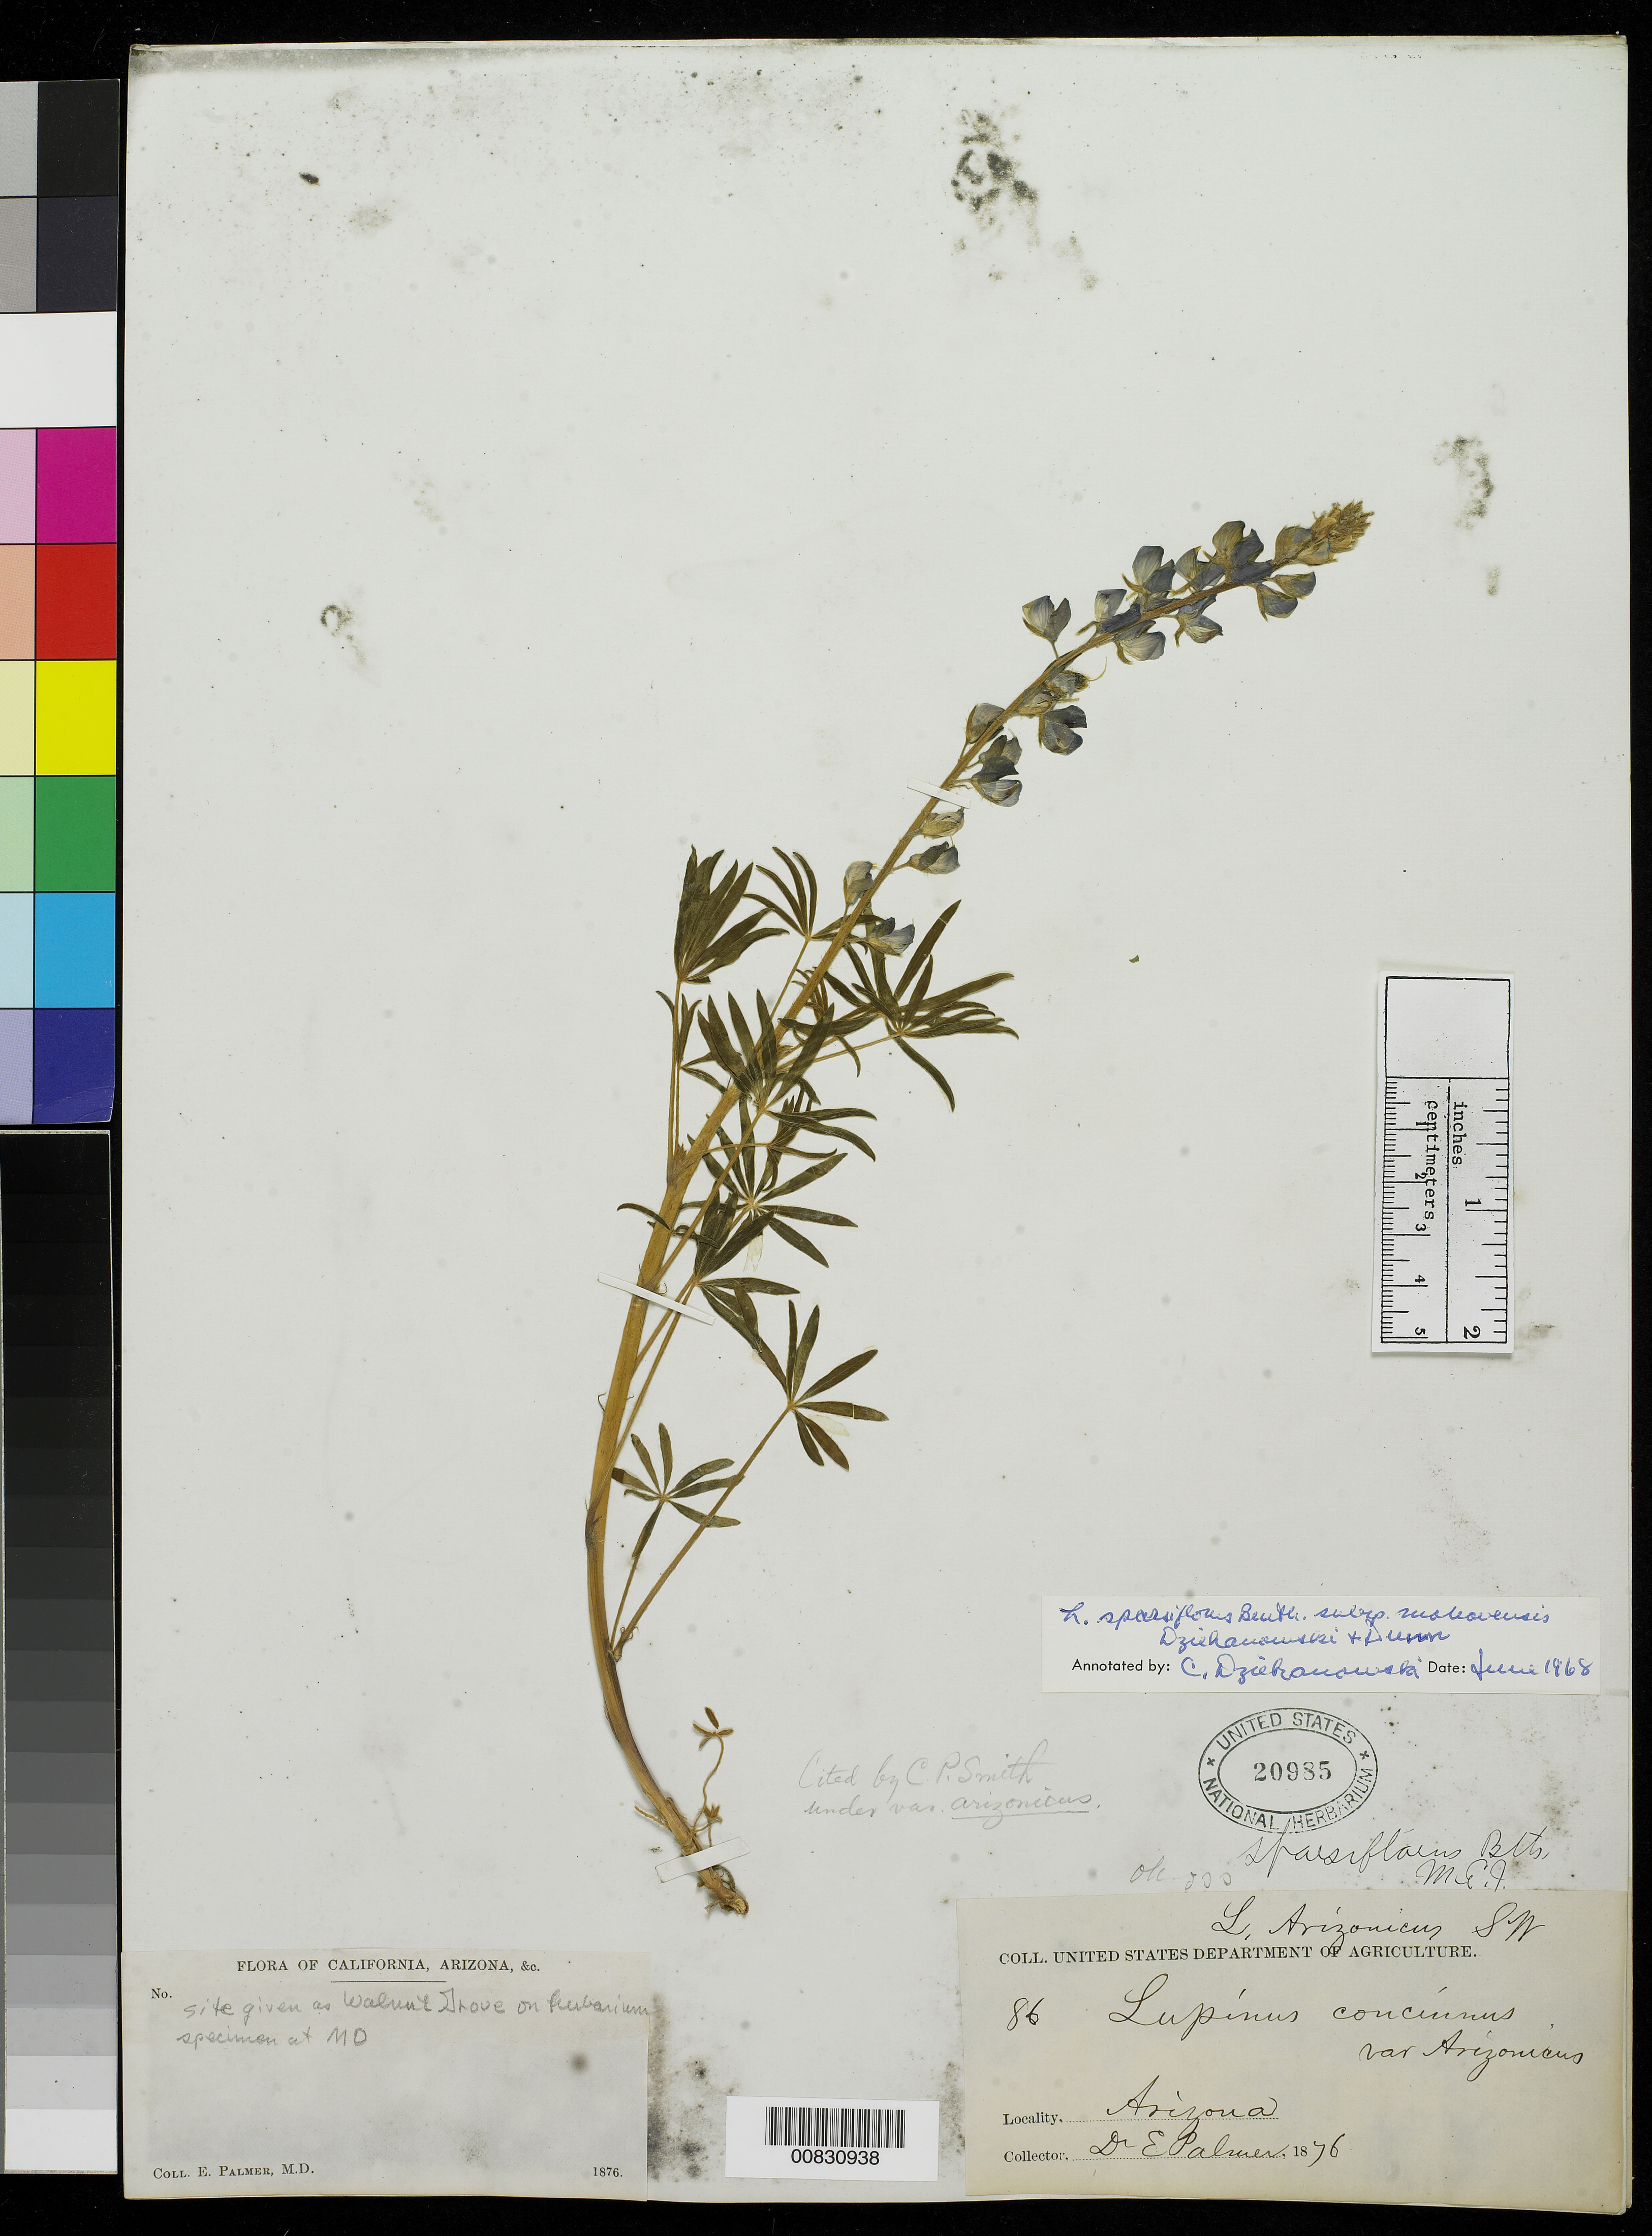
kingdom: Plantae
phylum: Tracheophyta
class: Magnoliopsida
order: Fabales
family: Fabaceae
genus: Lupinus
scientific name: Lupinus sparsiflorus subsp. mohavensis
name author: Dziekanowski & D.B. Dunn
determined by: Dziekanowski, C. T.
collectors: E. Palmer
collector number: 86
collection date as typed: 1876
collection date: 1876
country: United States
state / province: Arizona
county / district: Yavapai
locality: Walnut Grove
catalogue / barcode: US 20985